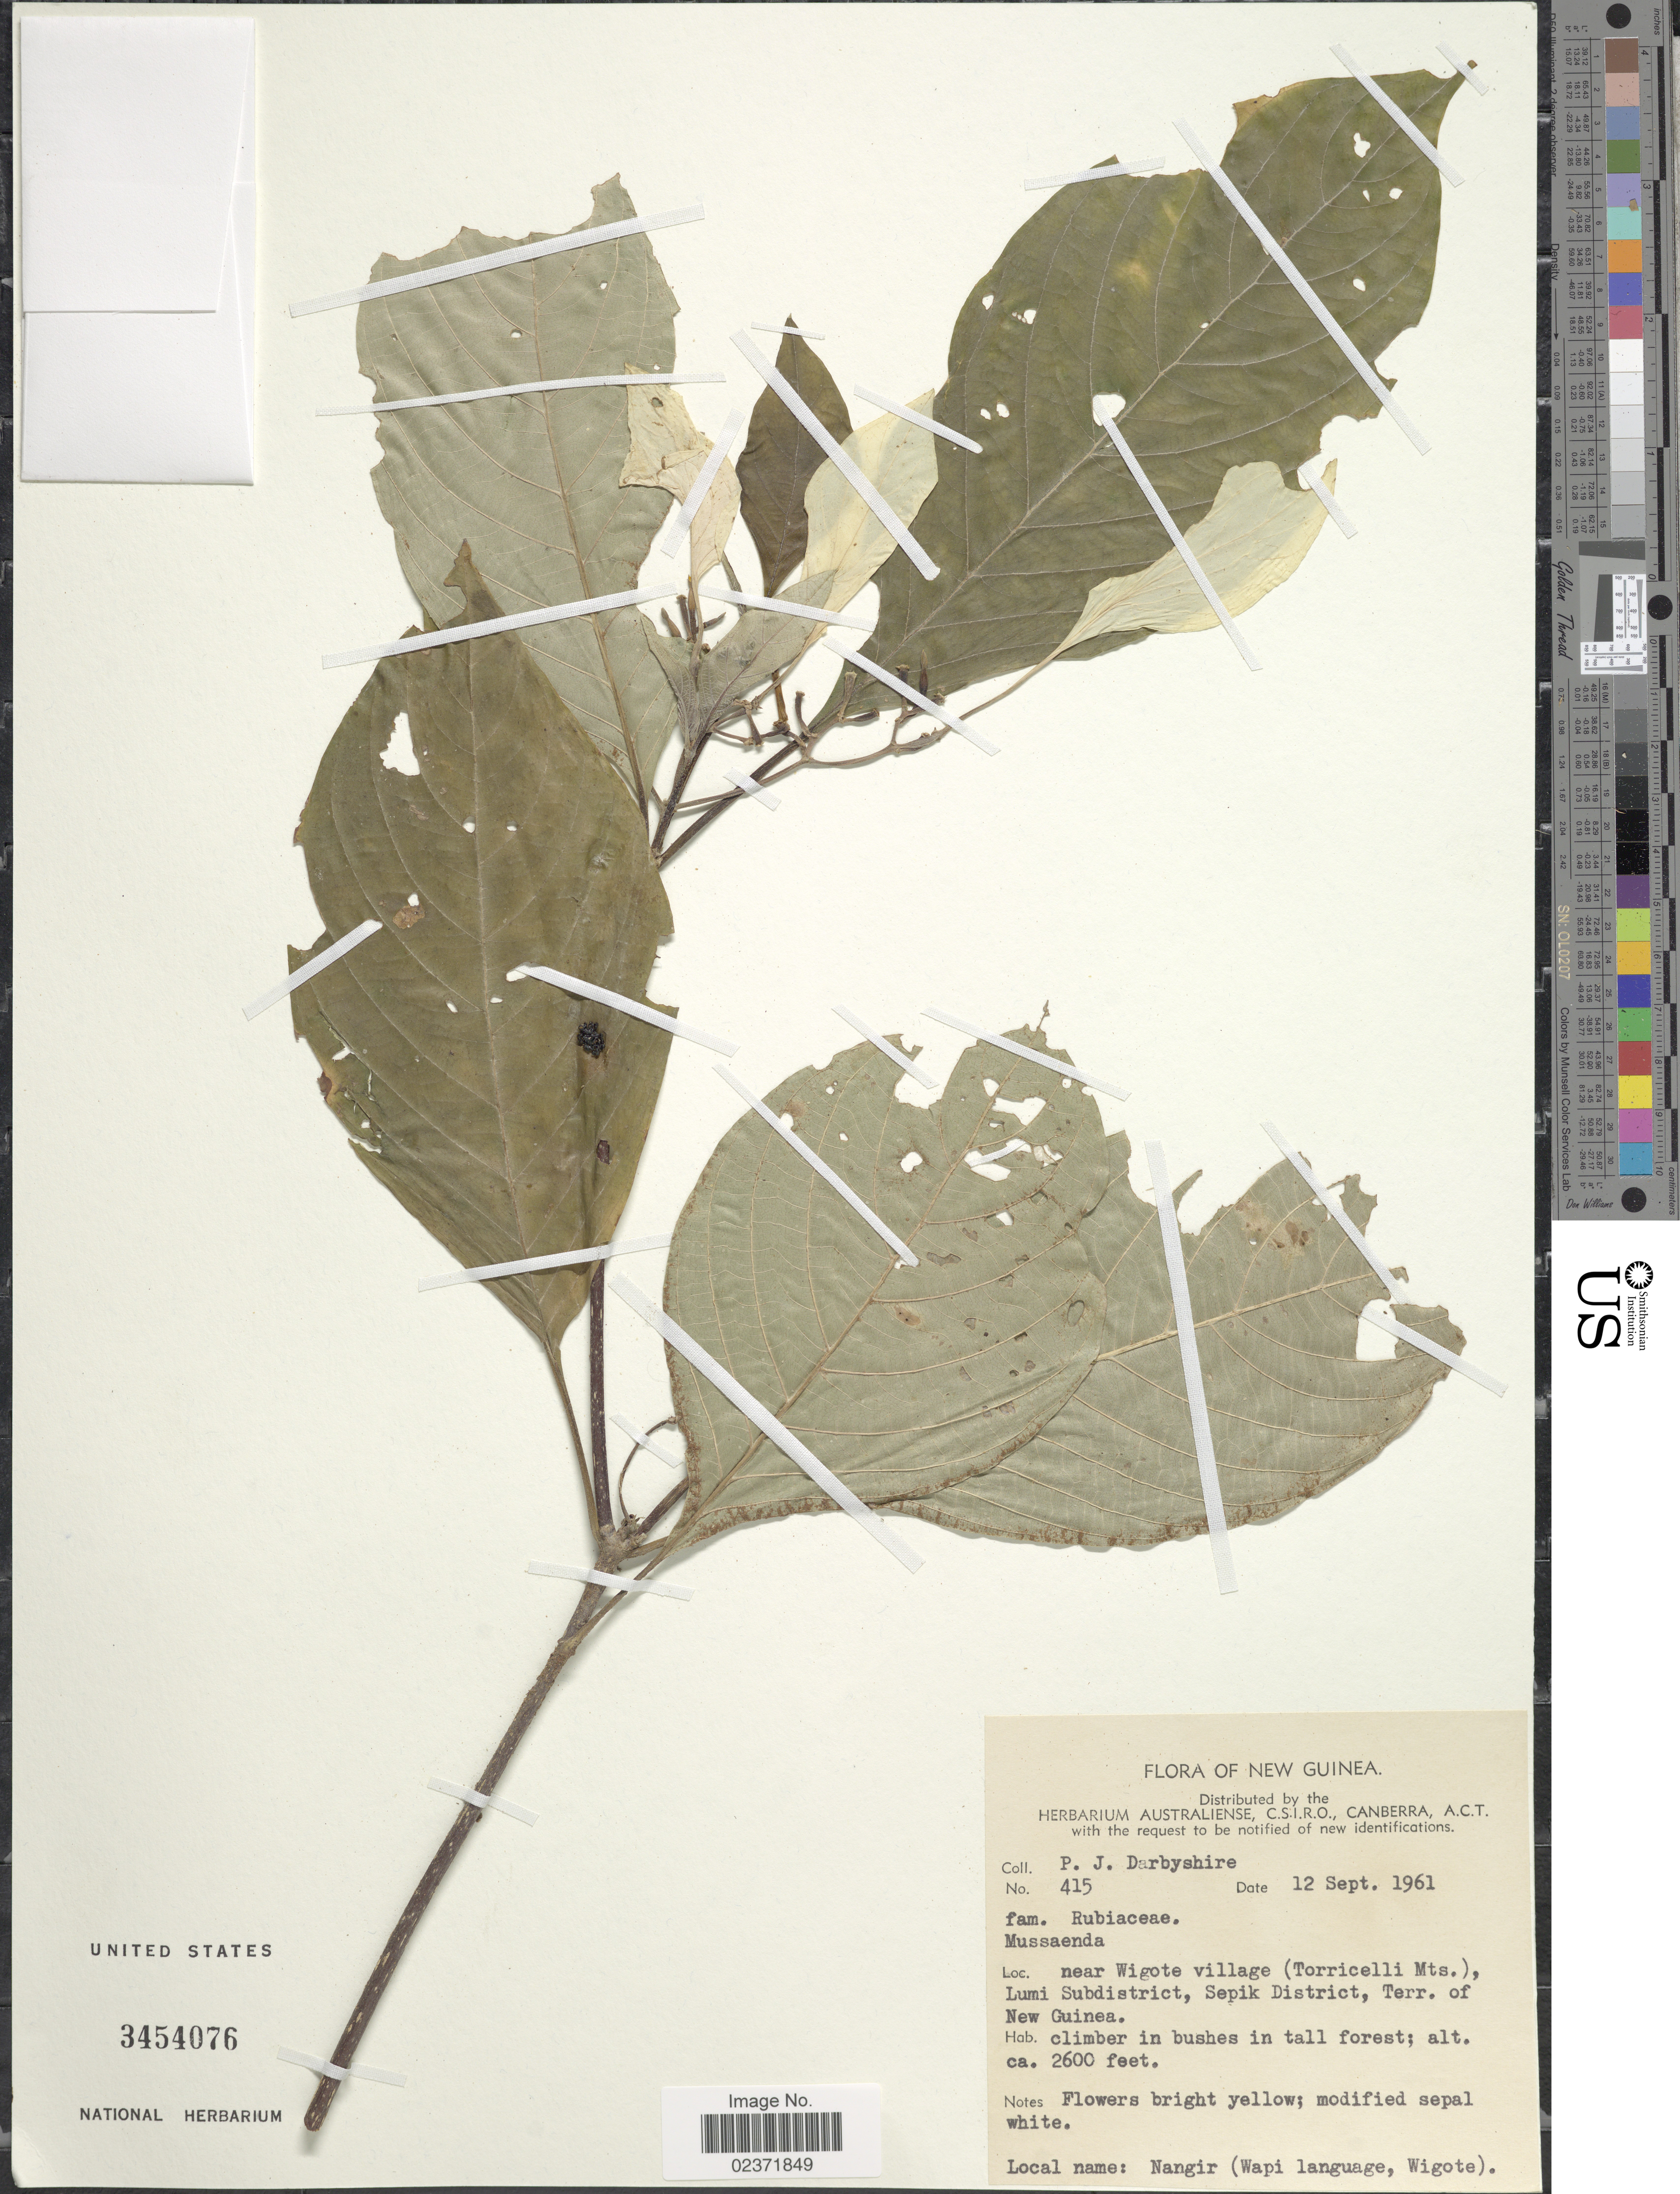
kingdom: Plantae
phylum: Tracheophyta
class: Magnoliopsida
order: Gentianales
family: Rubiaceae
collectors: P. Darbyshire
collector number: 415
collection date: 1961-09-12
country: Papua New Guinea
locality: New Guinea, near Wigote village (Torricelli Mts.), Lumi Subdistrict, Sepik District, Terr. of New Guinea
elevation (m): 792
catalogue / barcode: US 3454076